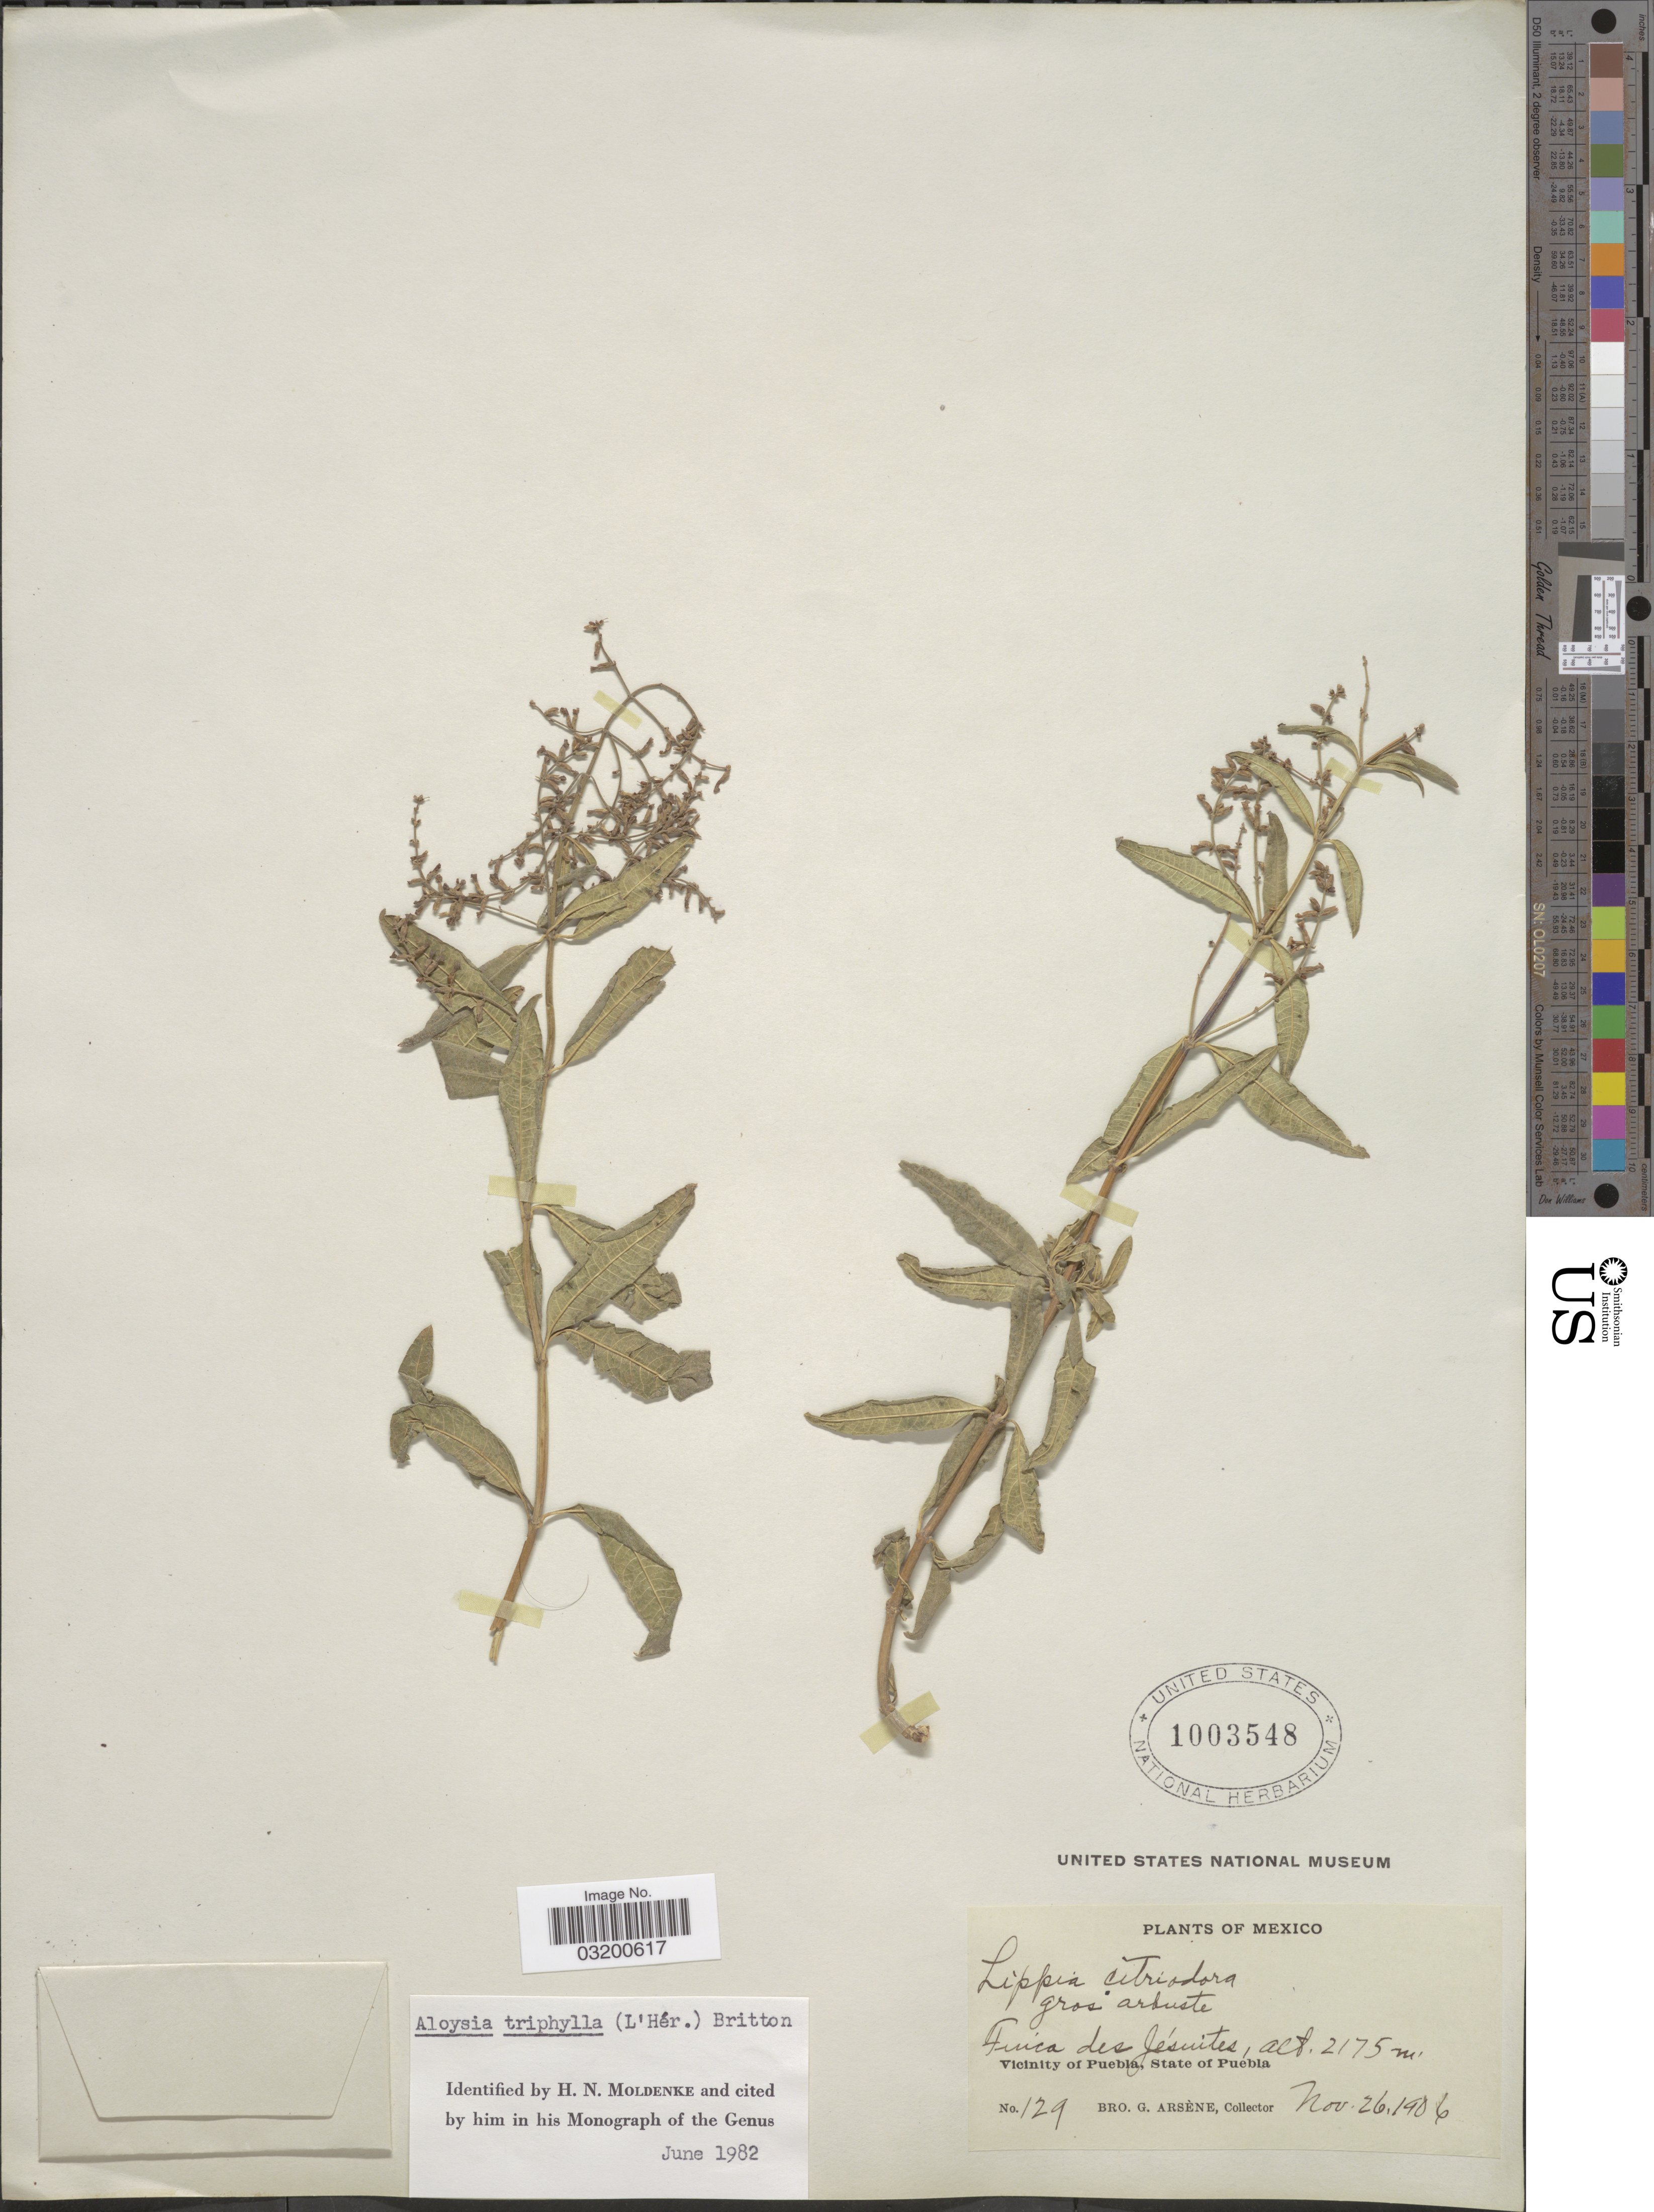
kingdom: Plantae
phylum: Tracheophyta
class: Magnoliopsida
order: Lamiales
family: Verbenaceae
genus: Aloysia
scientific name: Aloysia citrodora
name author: Paláu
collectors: Bro. G. Arsène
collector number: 129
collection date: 1906-11-26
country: Mexico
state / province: Puebla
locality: Finca des Jésuites. Vicinity of Puebla.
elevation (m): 2175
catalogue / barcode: US 1003548